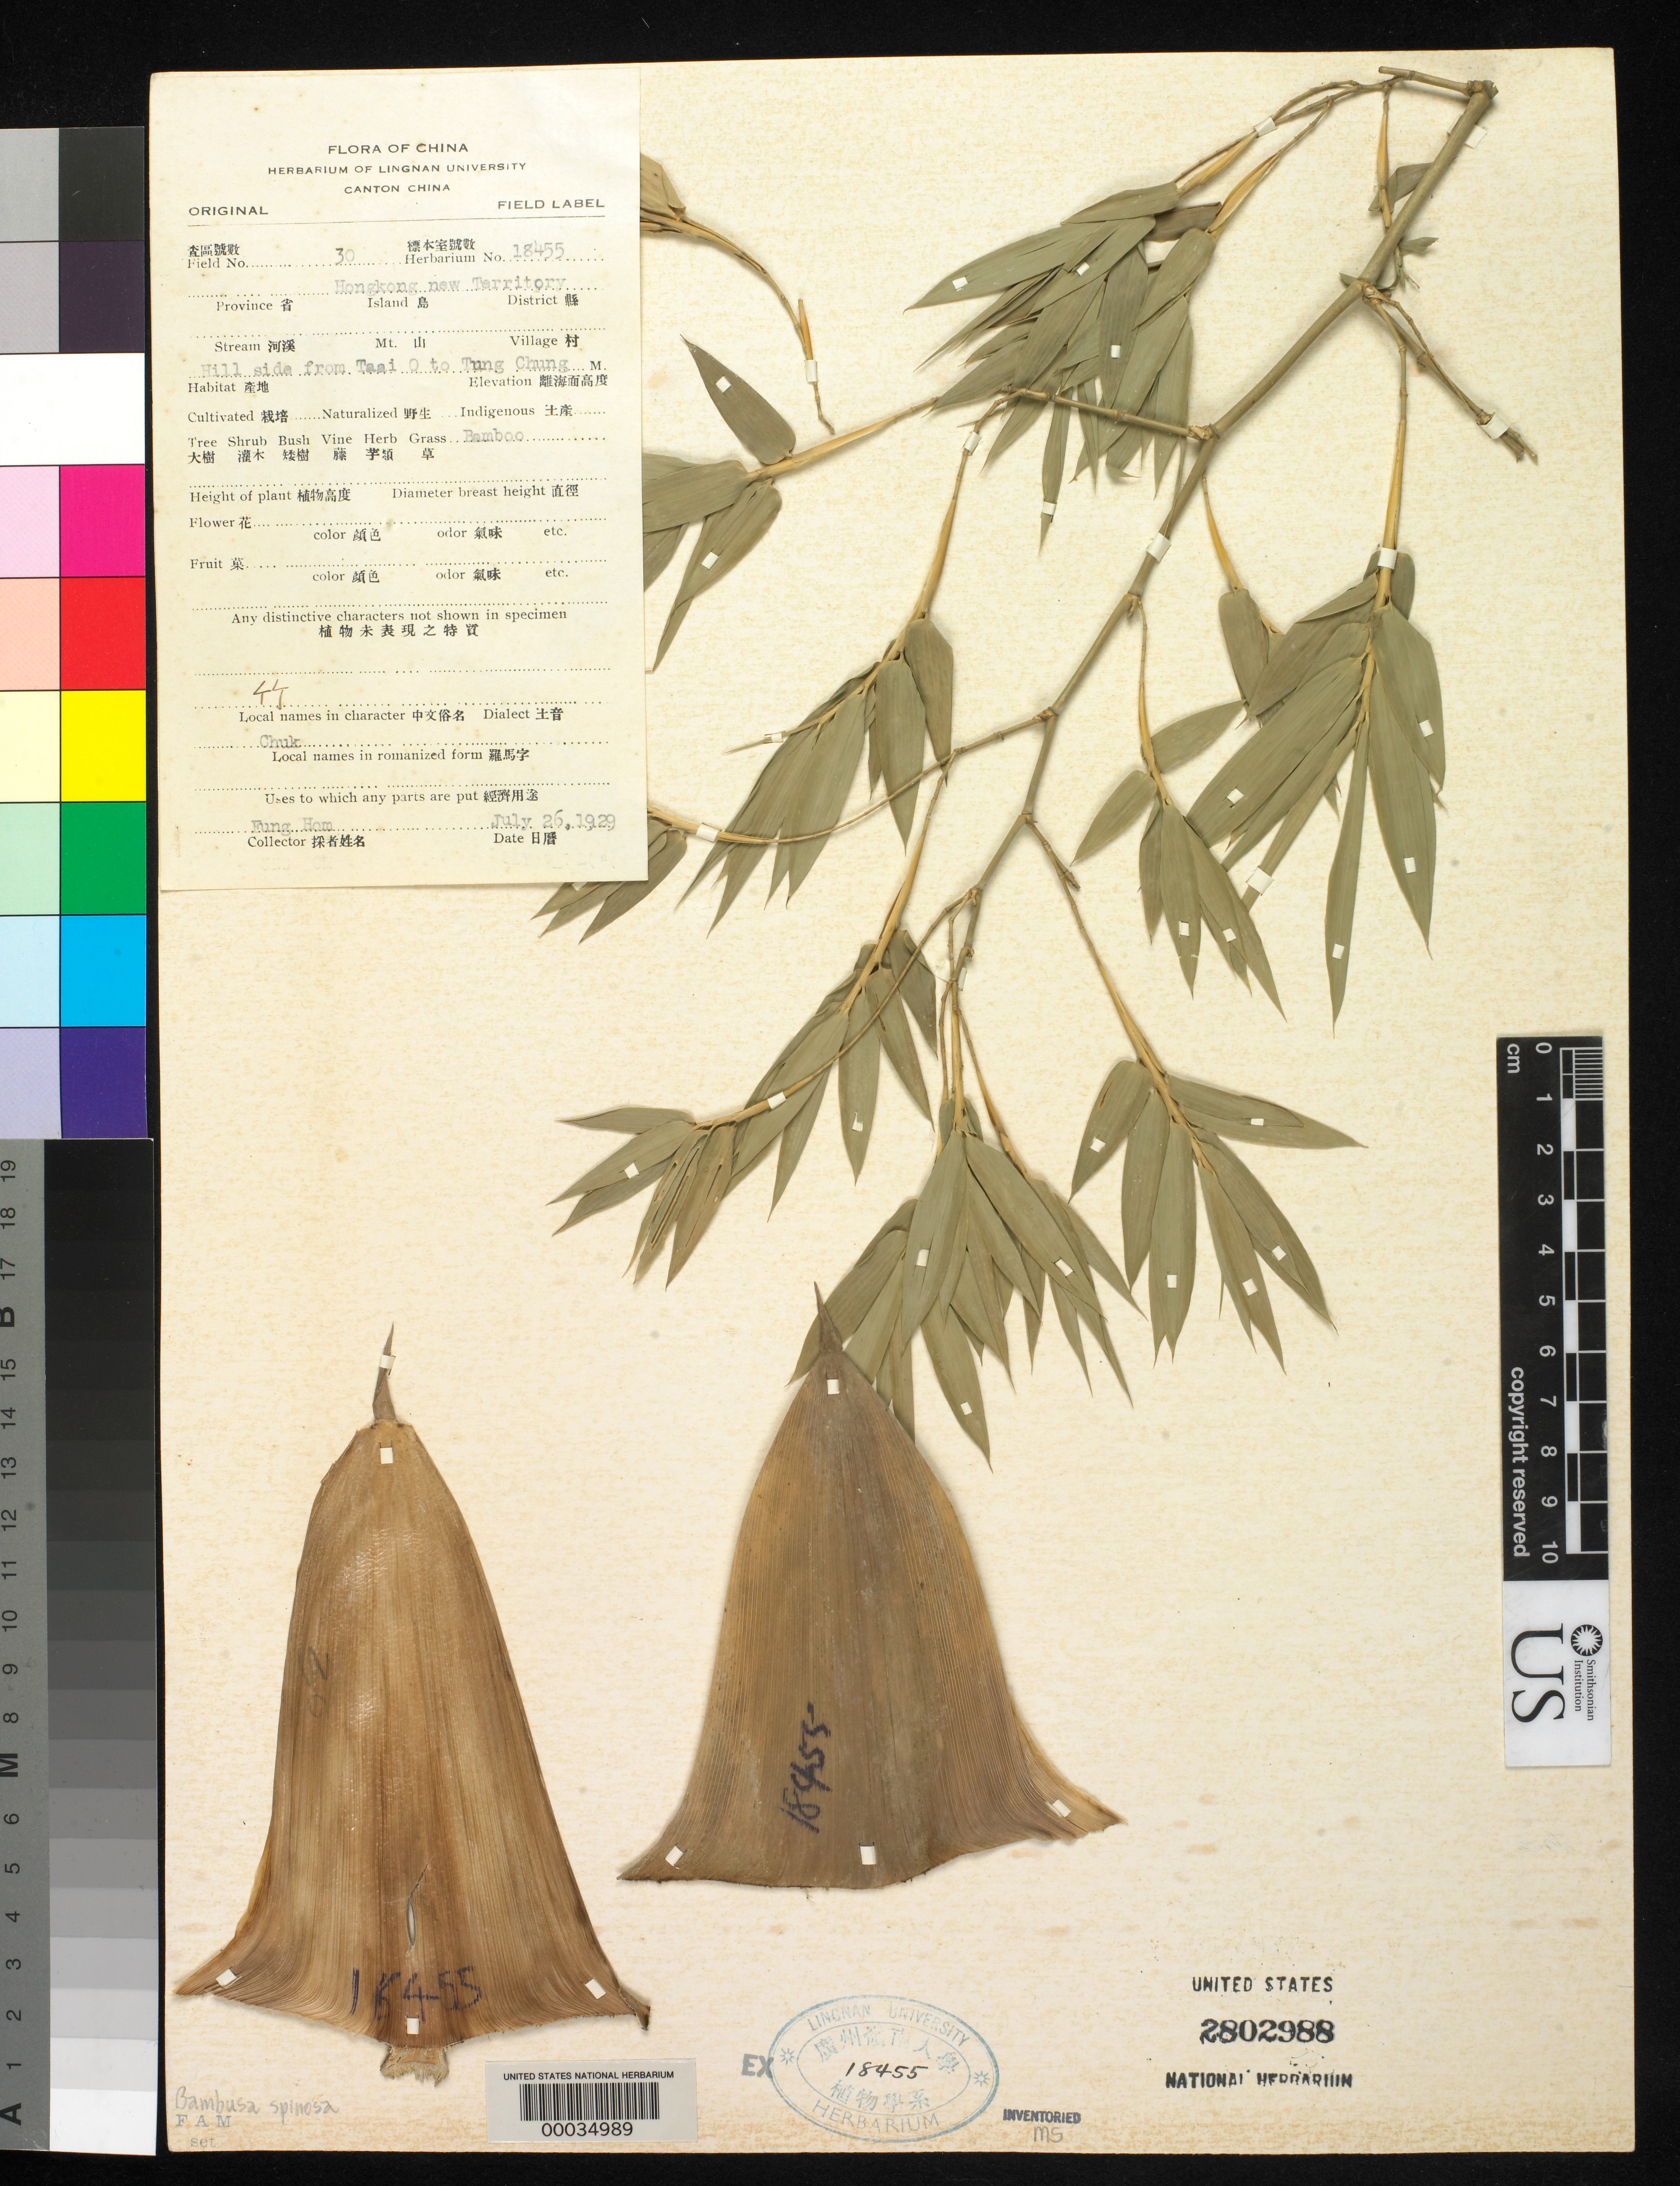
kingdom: Plantae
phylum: Tracheophyta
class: Liliopsida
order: Poales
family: Poaceae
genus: Bambusa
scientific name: Bambusa spinosa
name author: Roxb.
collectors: H. L. Fung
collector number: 30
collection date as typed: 26 Jul 1929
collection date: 1929-07-26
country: China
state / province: Hong Kong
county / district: New Territories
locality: Taai o, tung chung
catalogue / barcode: US 2802988